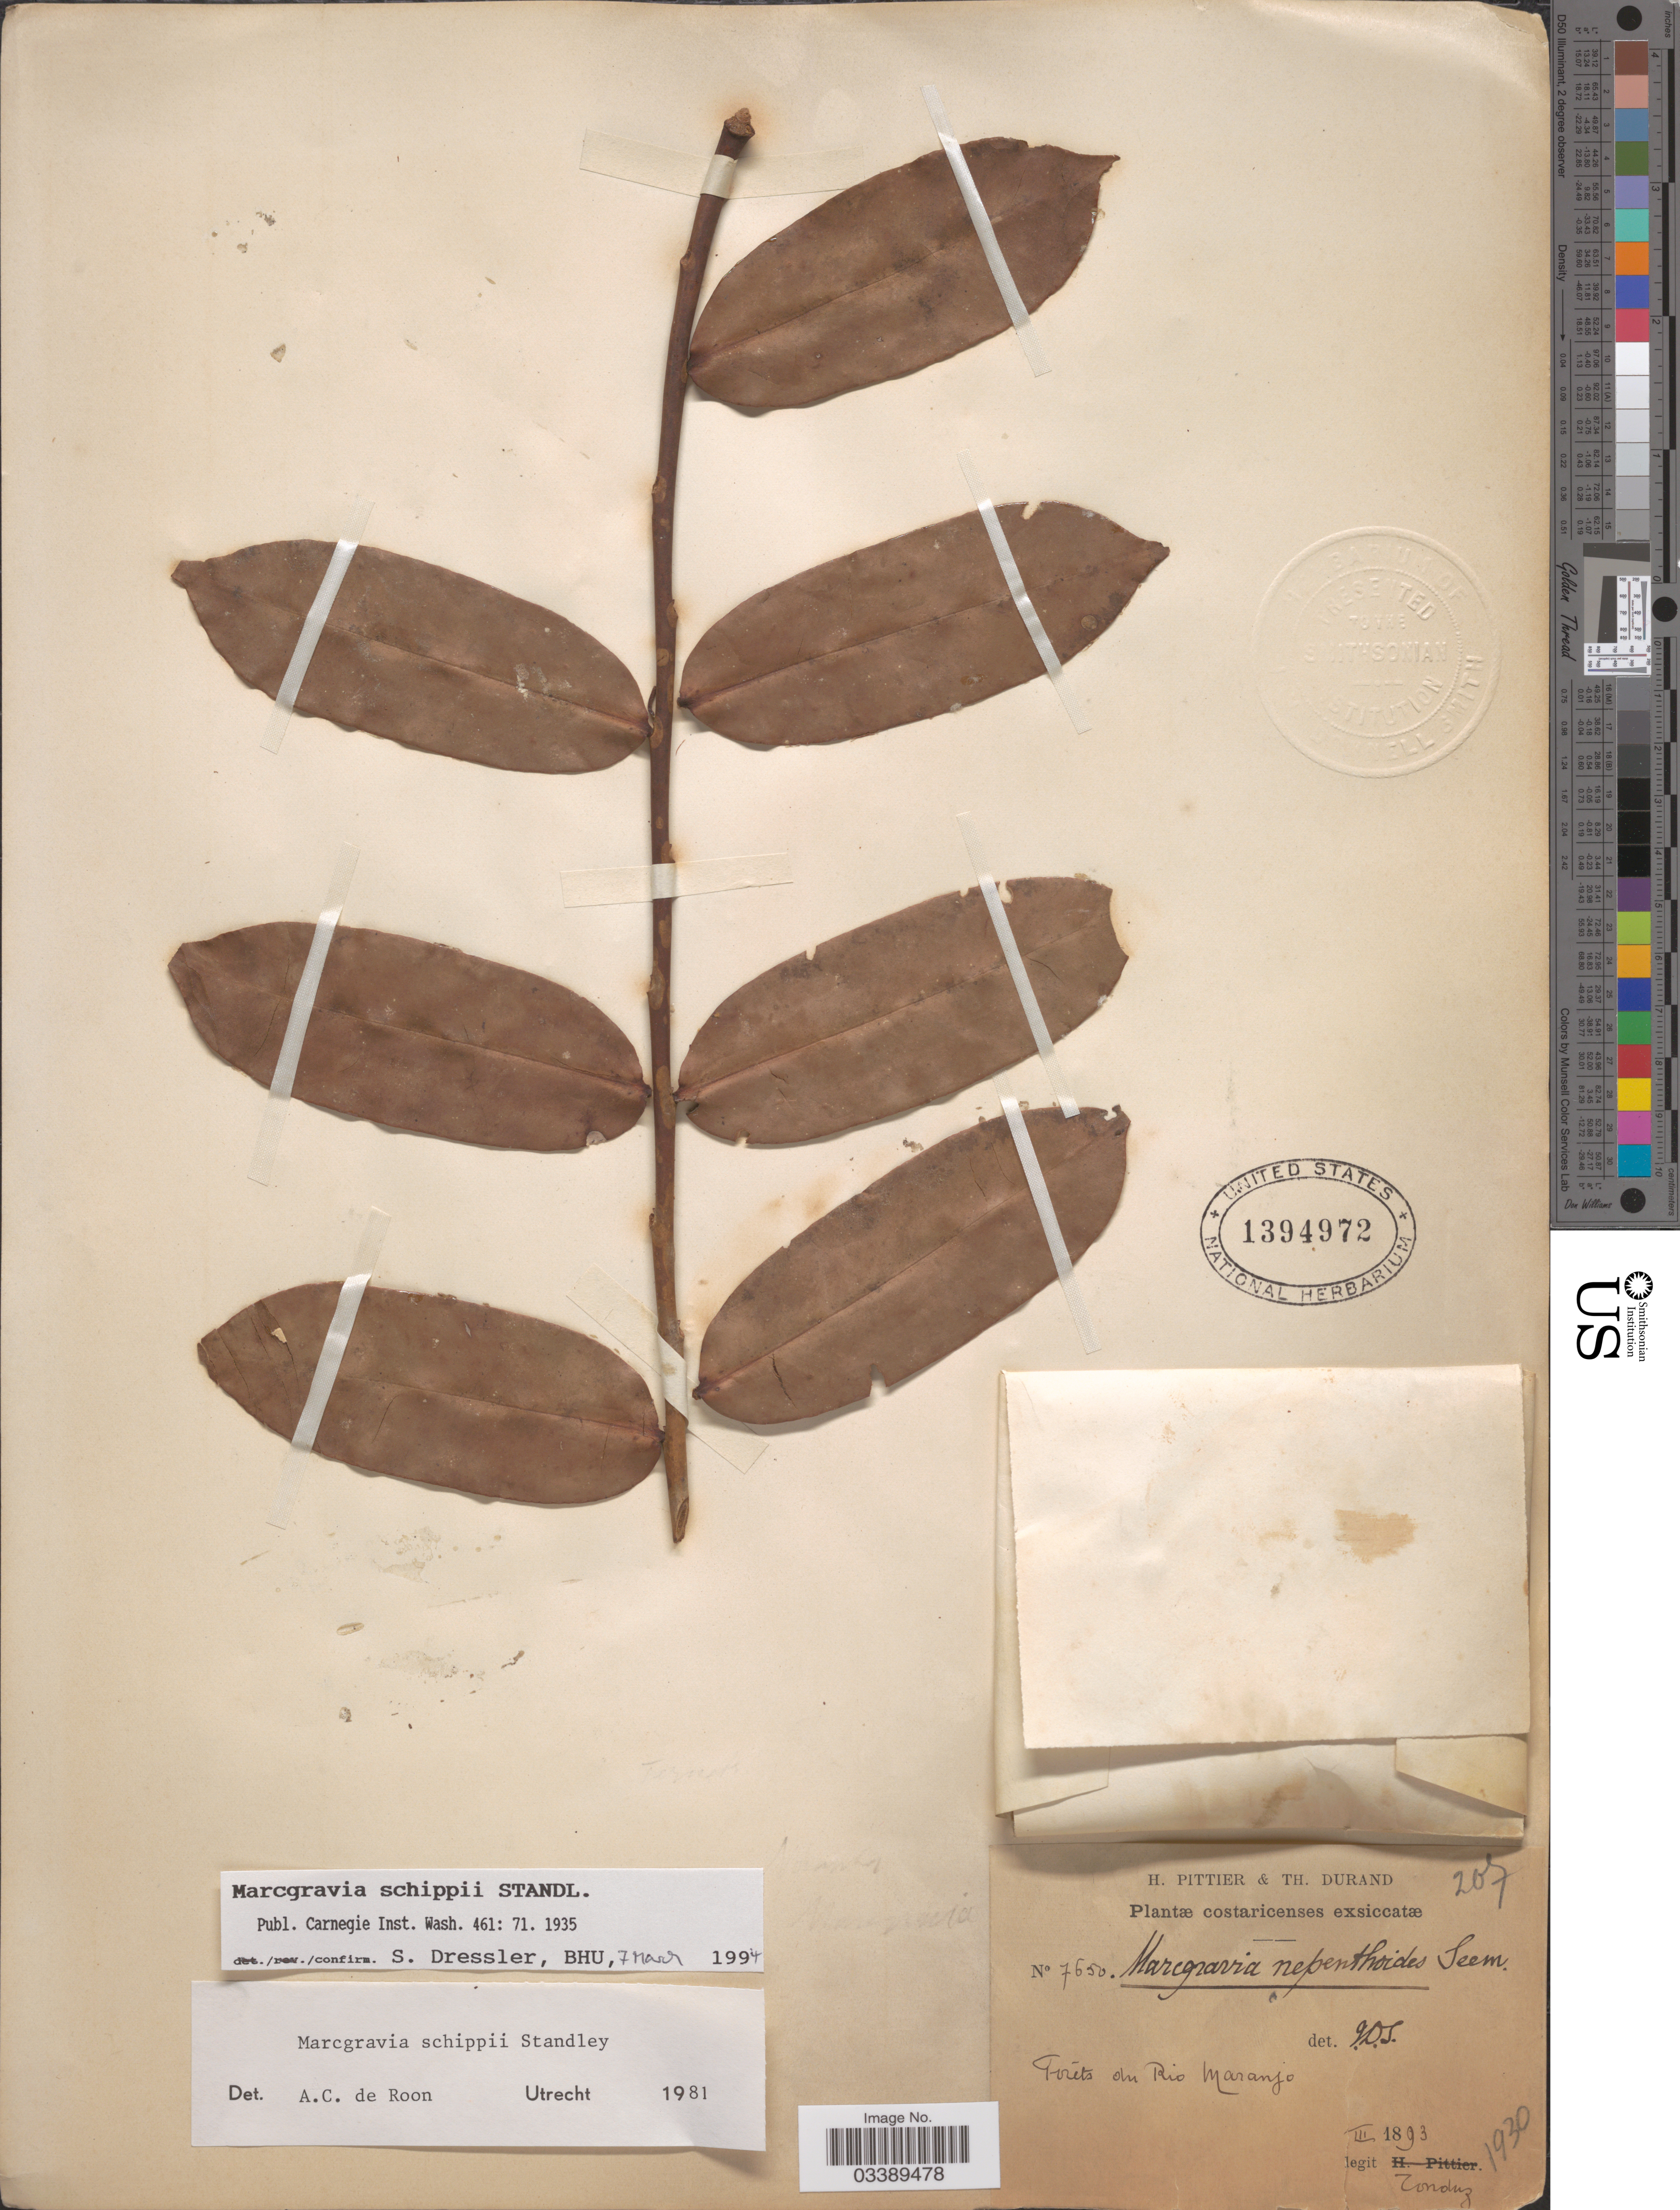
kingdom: Plantae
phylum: Tracheophyta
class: Magnoliopsida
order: Ericales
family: Marcgraviaceae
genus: Marcgravia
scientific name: Marcgravia schippii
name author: Standl.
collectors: Tonduz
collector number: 7650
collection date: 1893-03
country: Costa Rica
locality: Forêts du Rio Naranjo.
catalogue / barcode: US 1394972